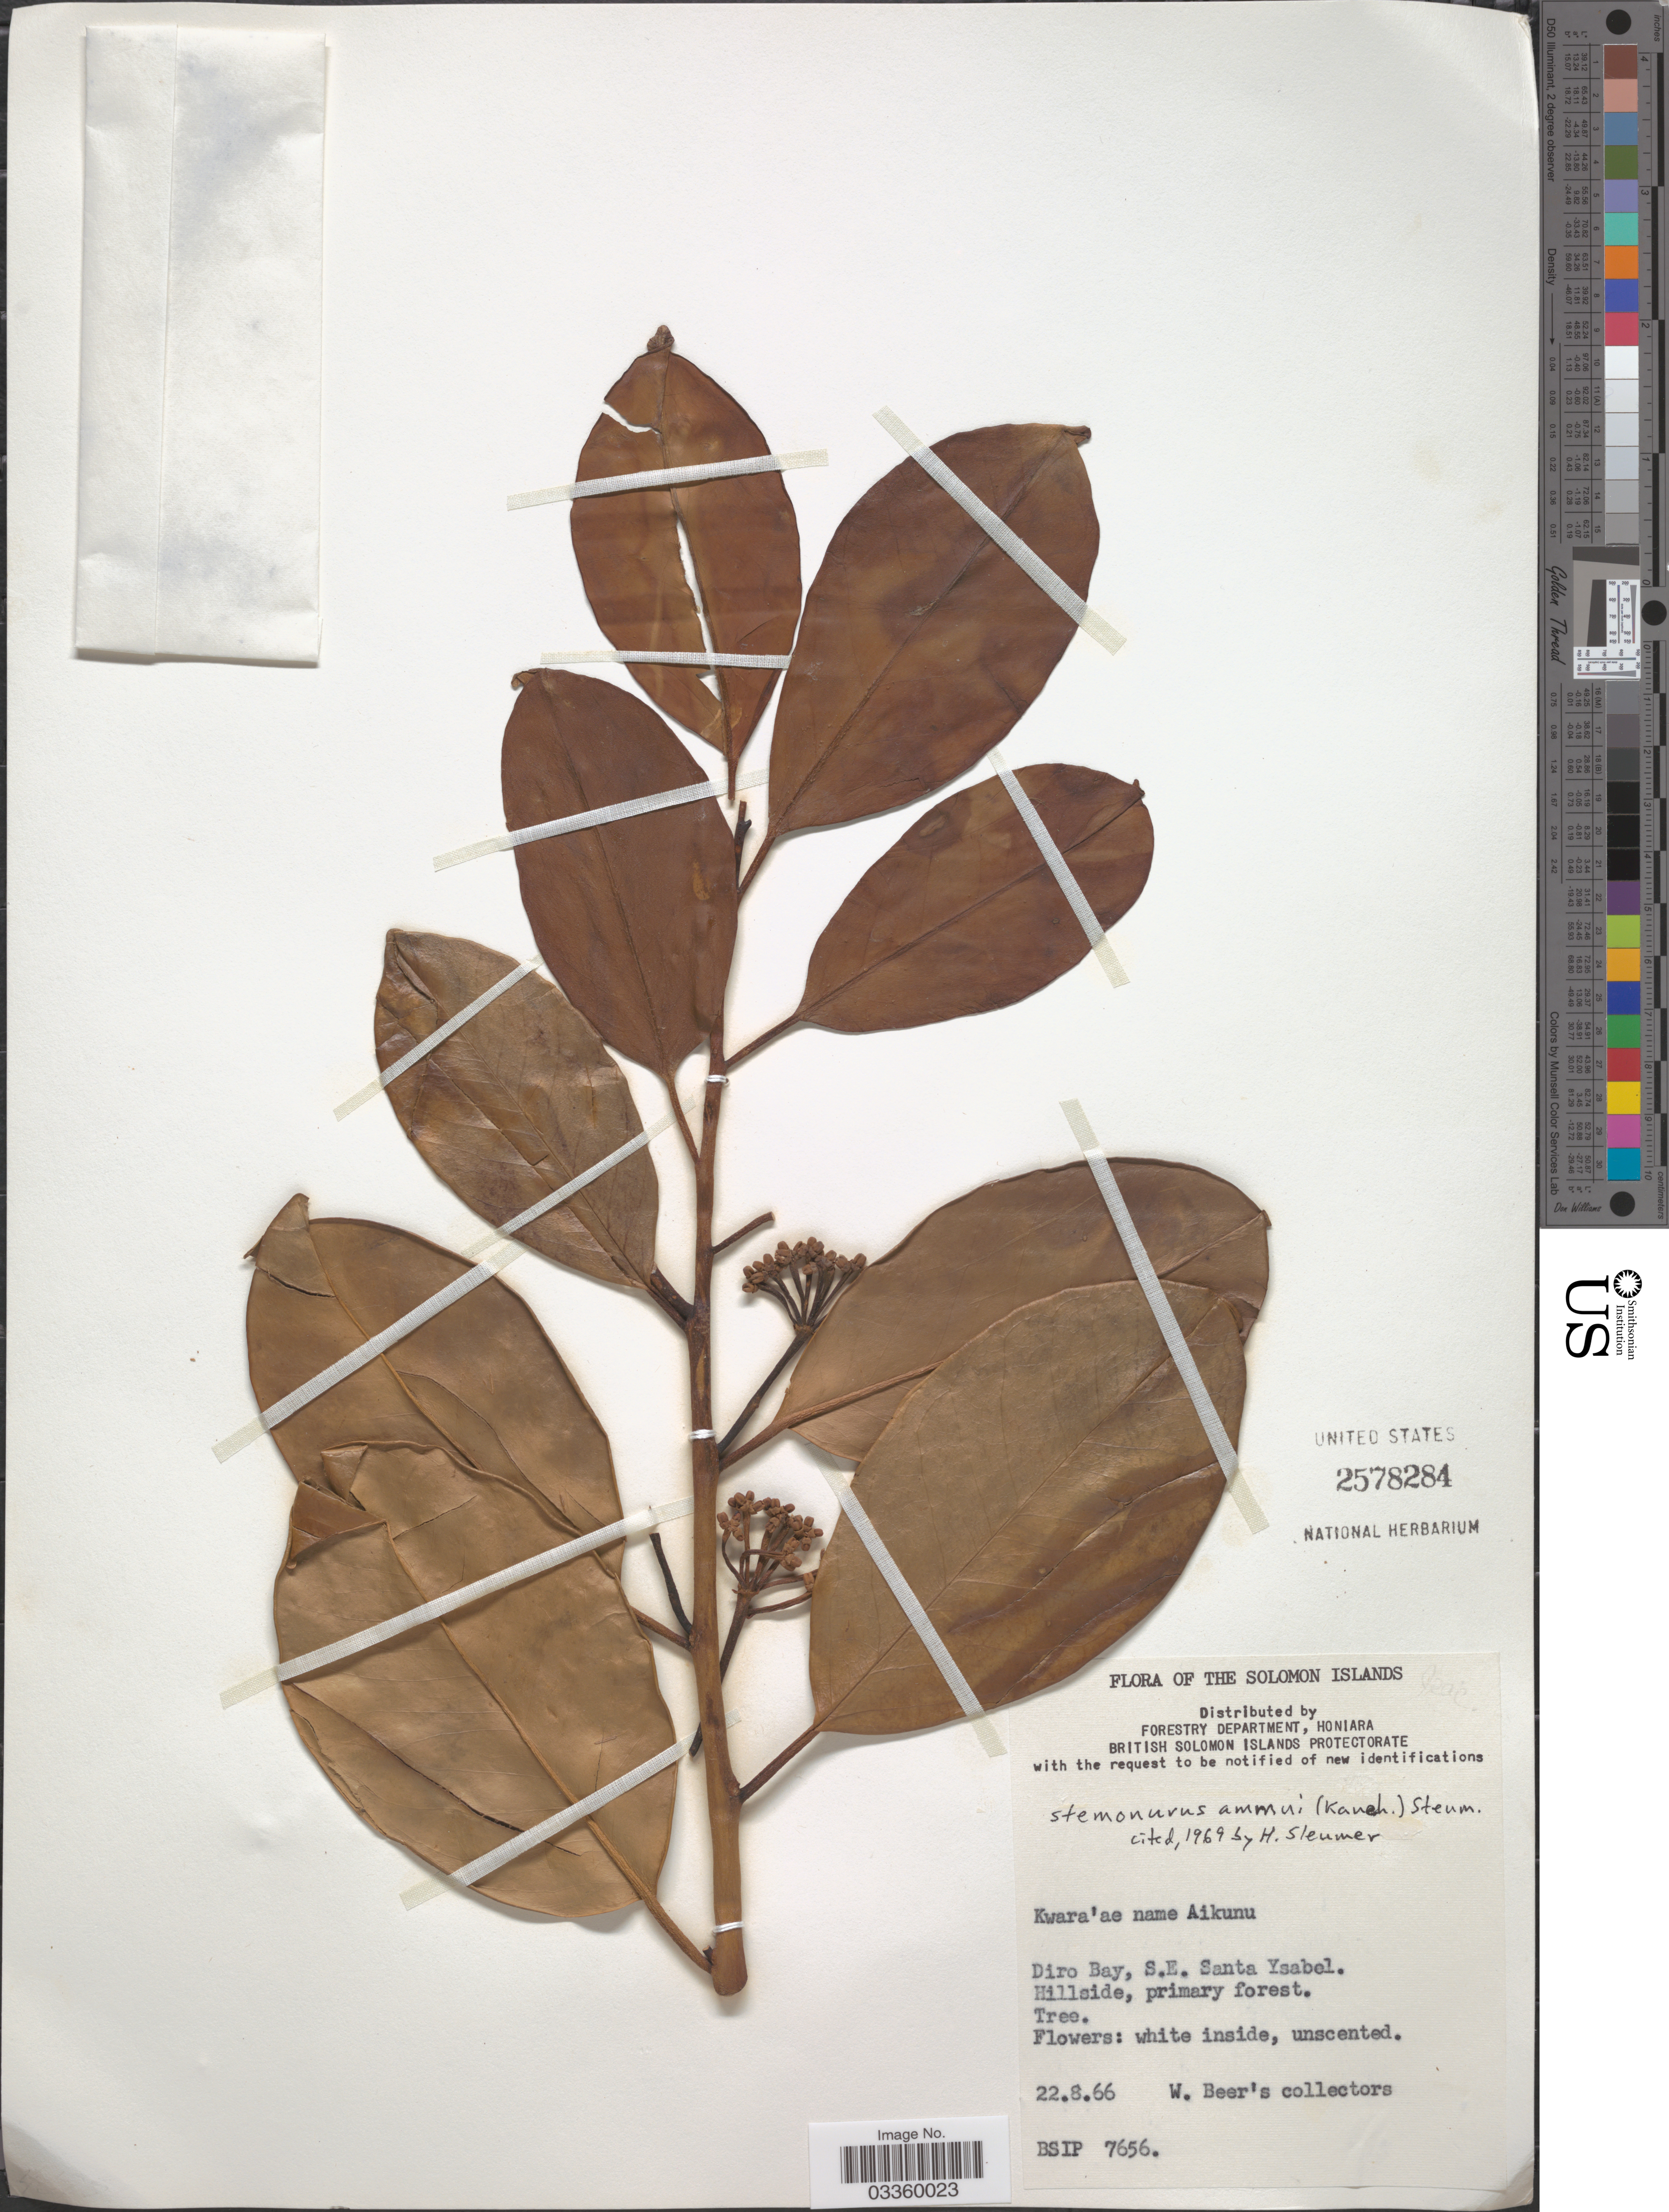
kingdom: Plantae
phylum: Tracheophyta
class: Magnoliopsida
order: Cardiopteridales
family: Stemonuraceae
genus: Stemonurus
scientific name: Stemonurus ammui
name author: (Kaneh.) Sleumer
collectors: W. Beer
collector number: BSIP 7656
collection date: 1966-08-22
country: Solomon Islands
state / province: Solomon Islands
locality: Diro Bay, S.E. Santa Ysabel.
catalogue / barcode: US 2578284